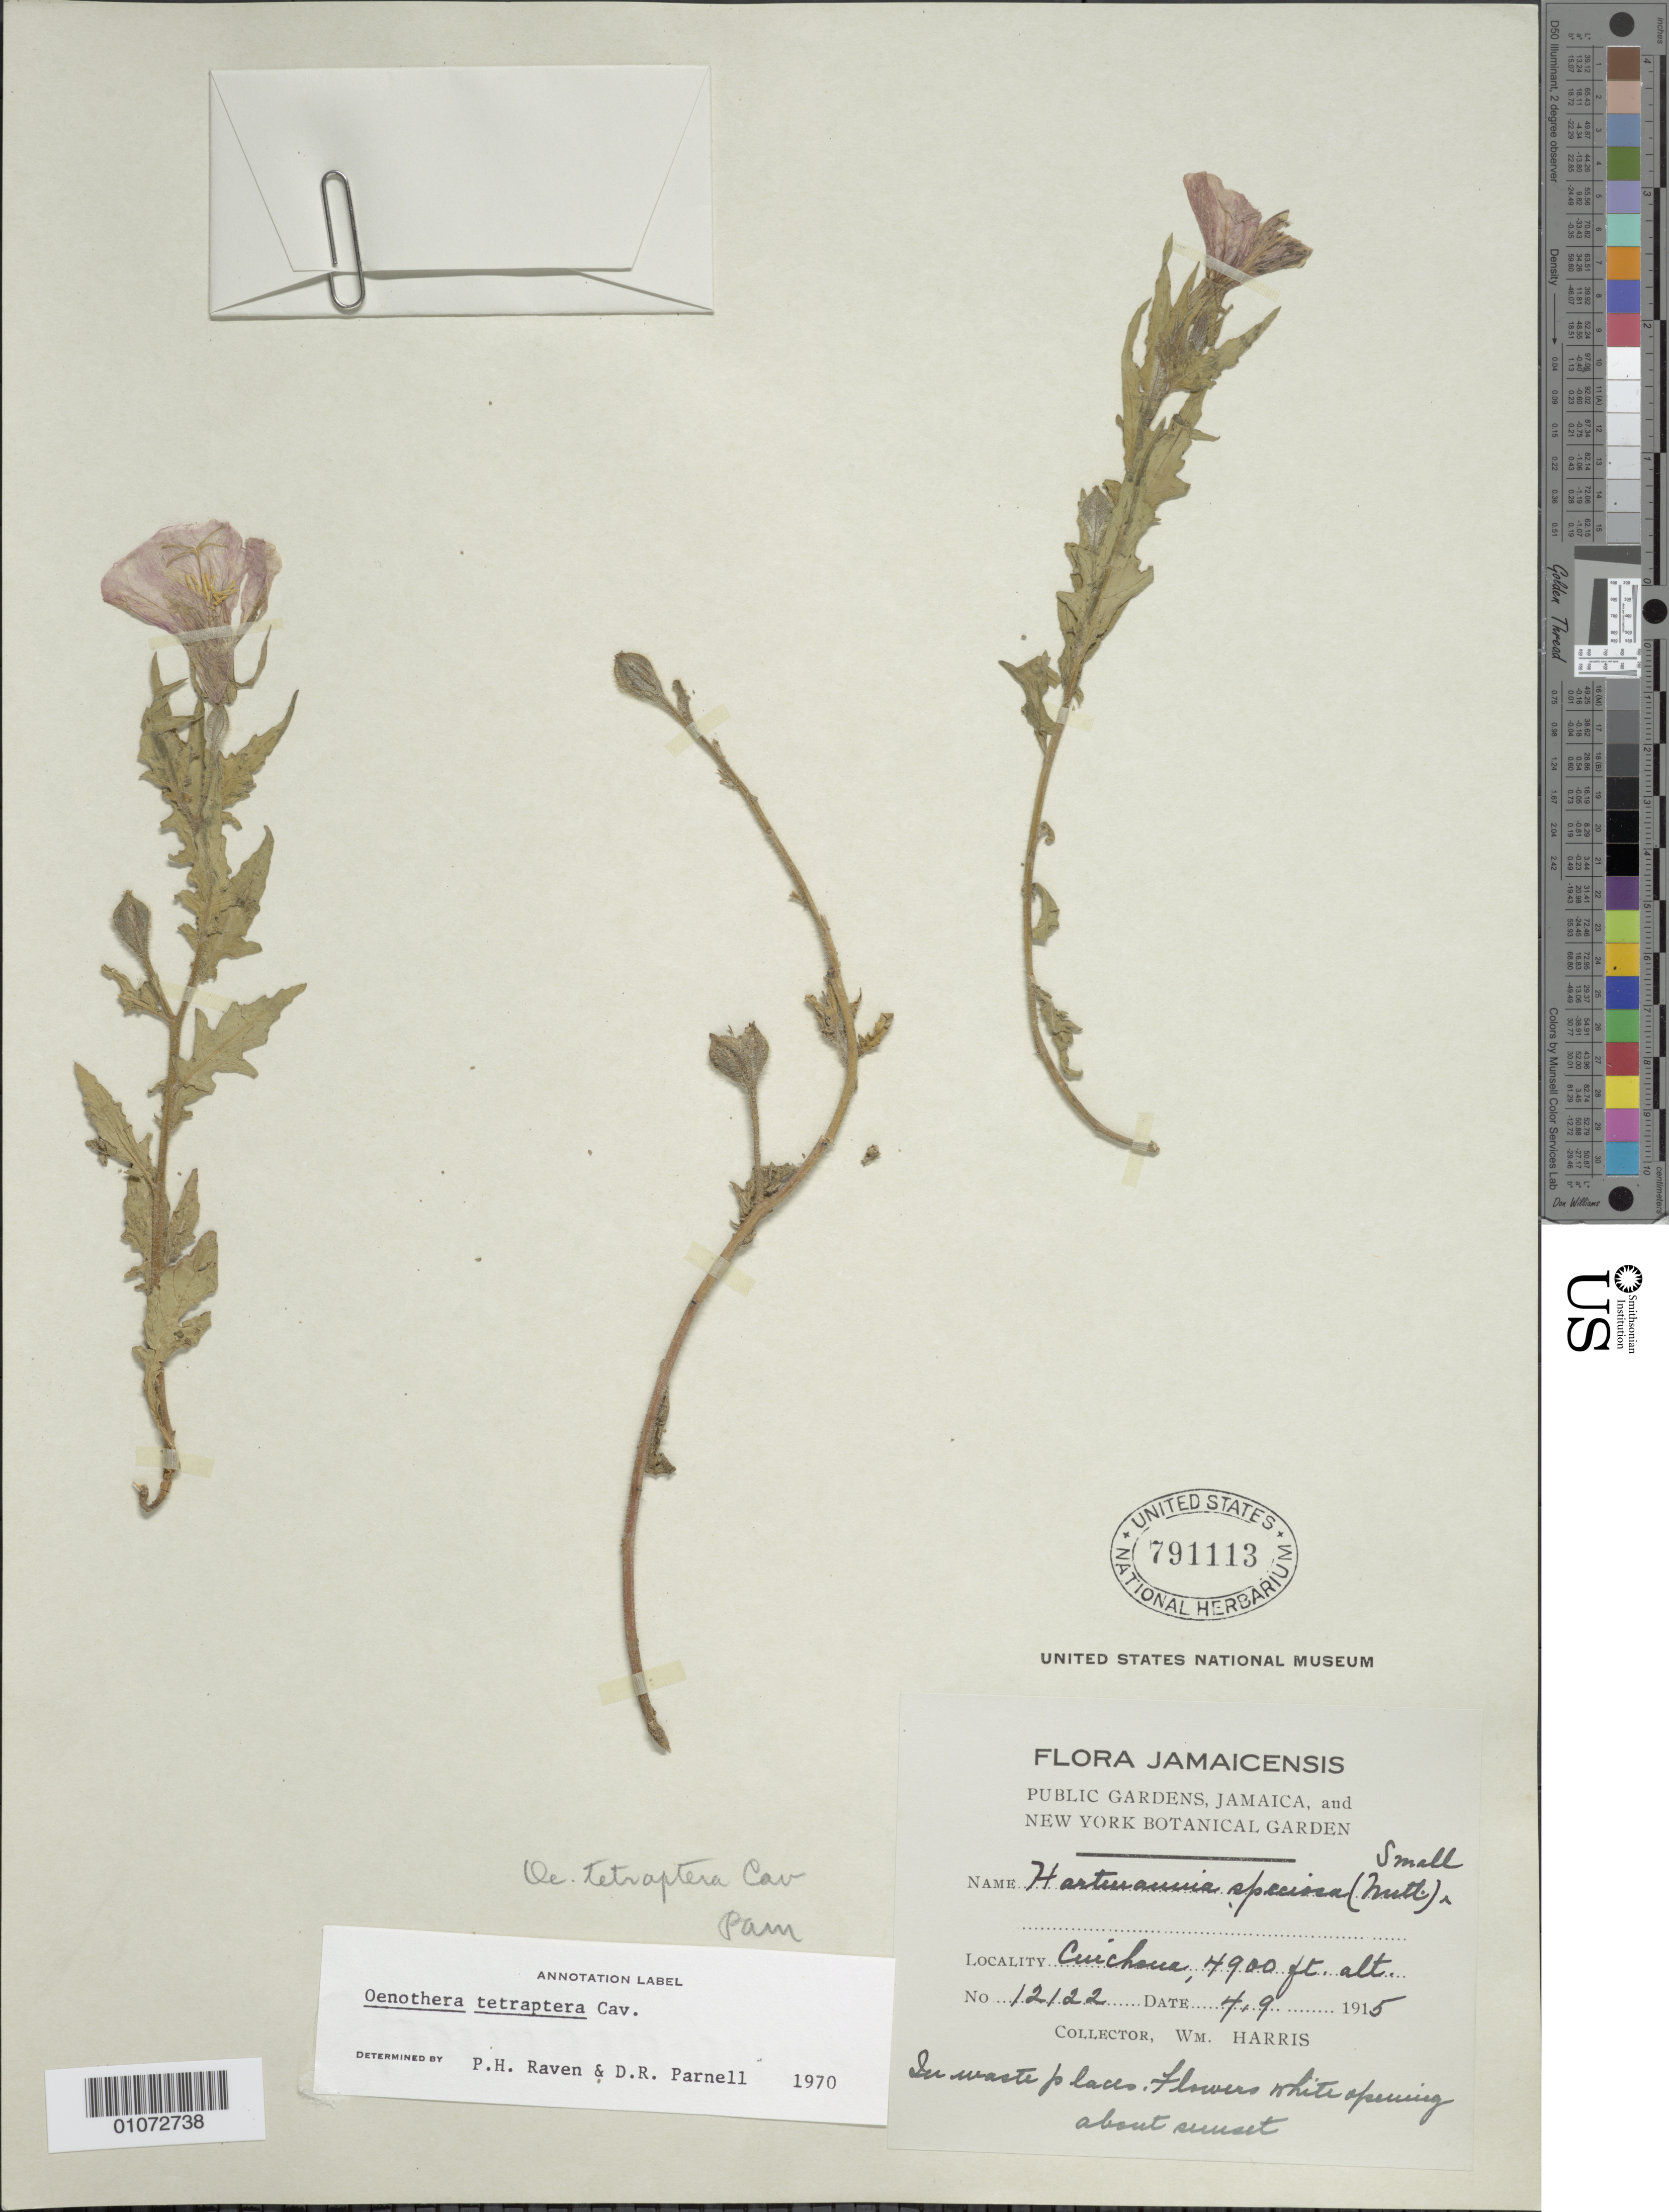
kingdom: Plantae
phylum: Tracheophyta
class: Magnoliopsida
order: Myrtales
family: Onagraceae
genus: Oenothera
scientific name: Oenothera tetraptera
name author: Cav.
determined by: Raven, P. H.; Parnell, D. R.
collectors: W. Harris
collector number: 12122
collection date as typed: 04 Sep 1915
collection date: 1915-09-04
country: Jamaica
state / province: Saint Andrew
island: Jamaica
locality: Cinchona, in waste places.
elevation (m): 1494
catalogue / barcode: US 791113